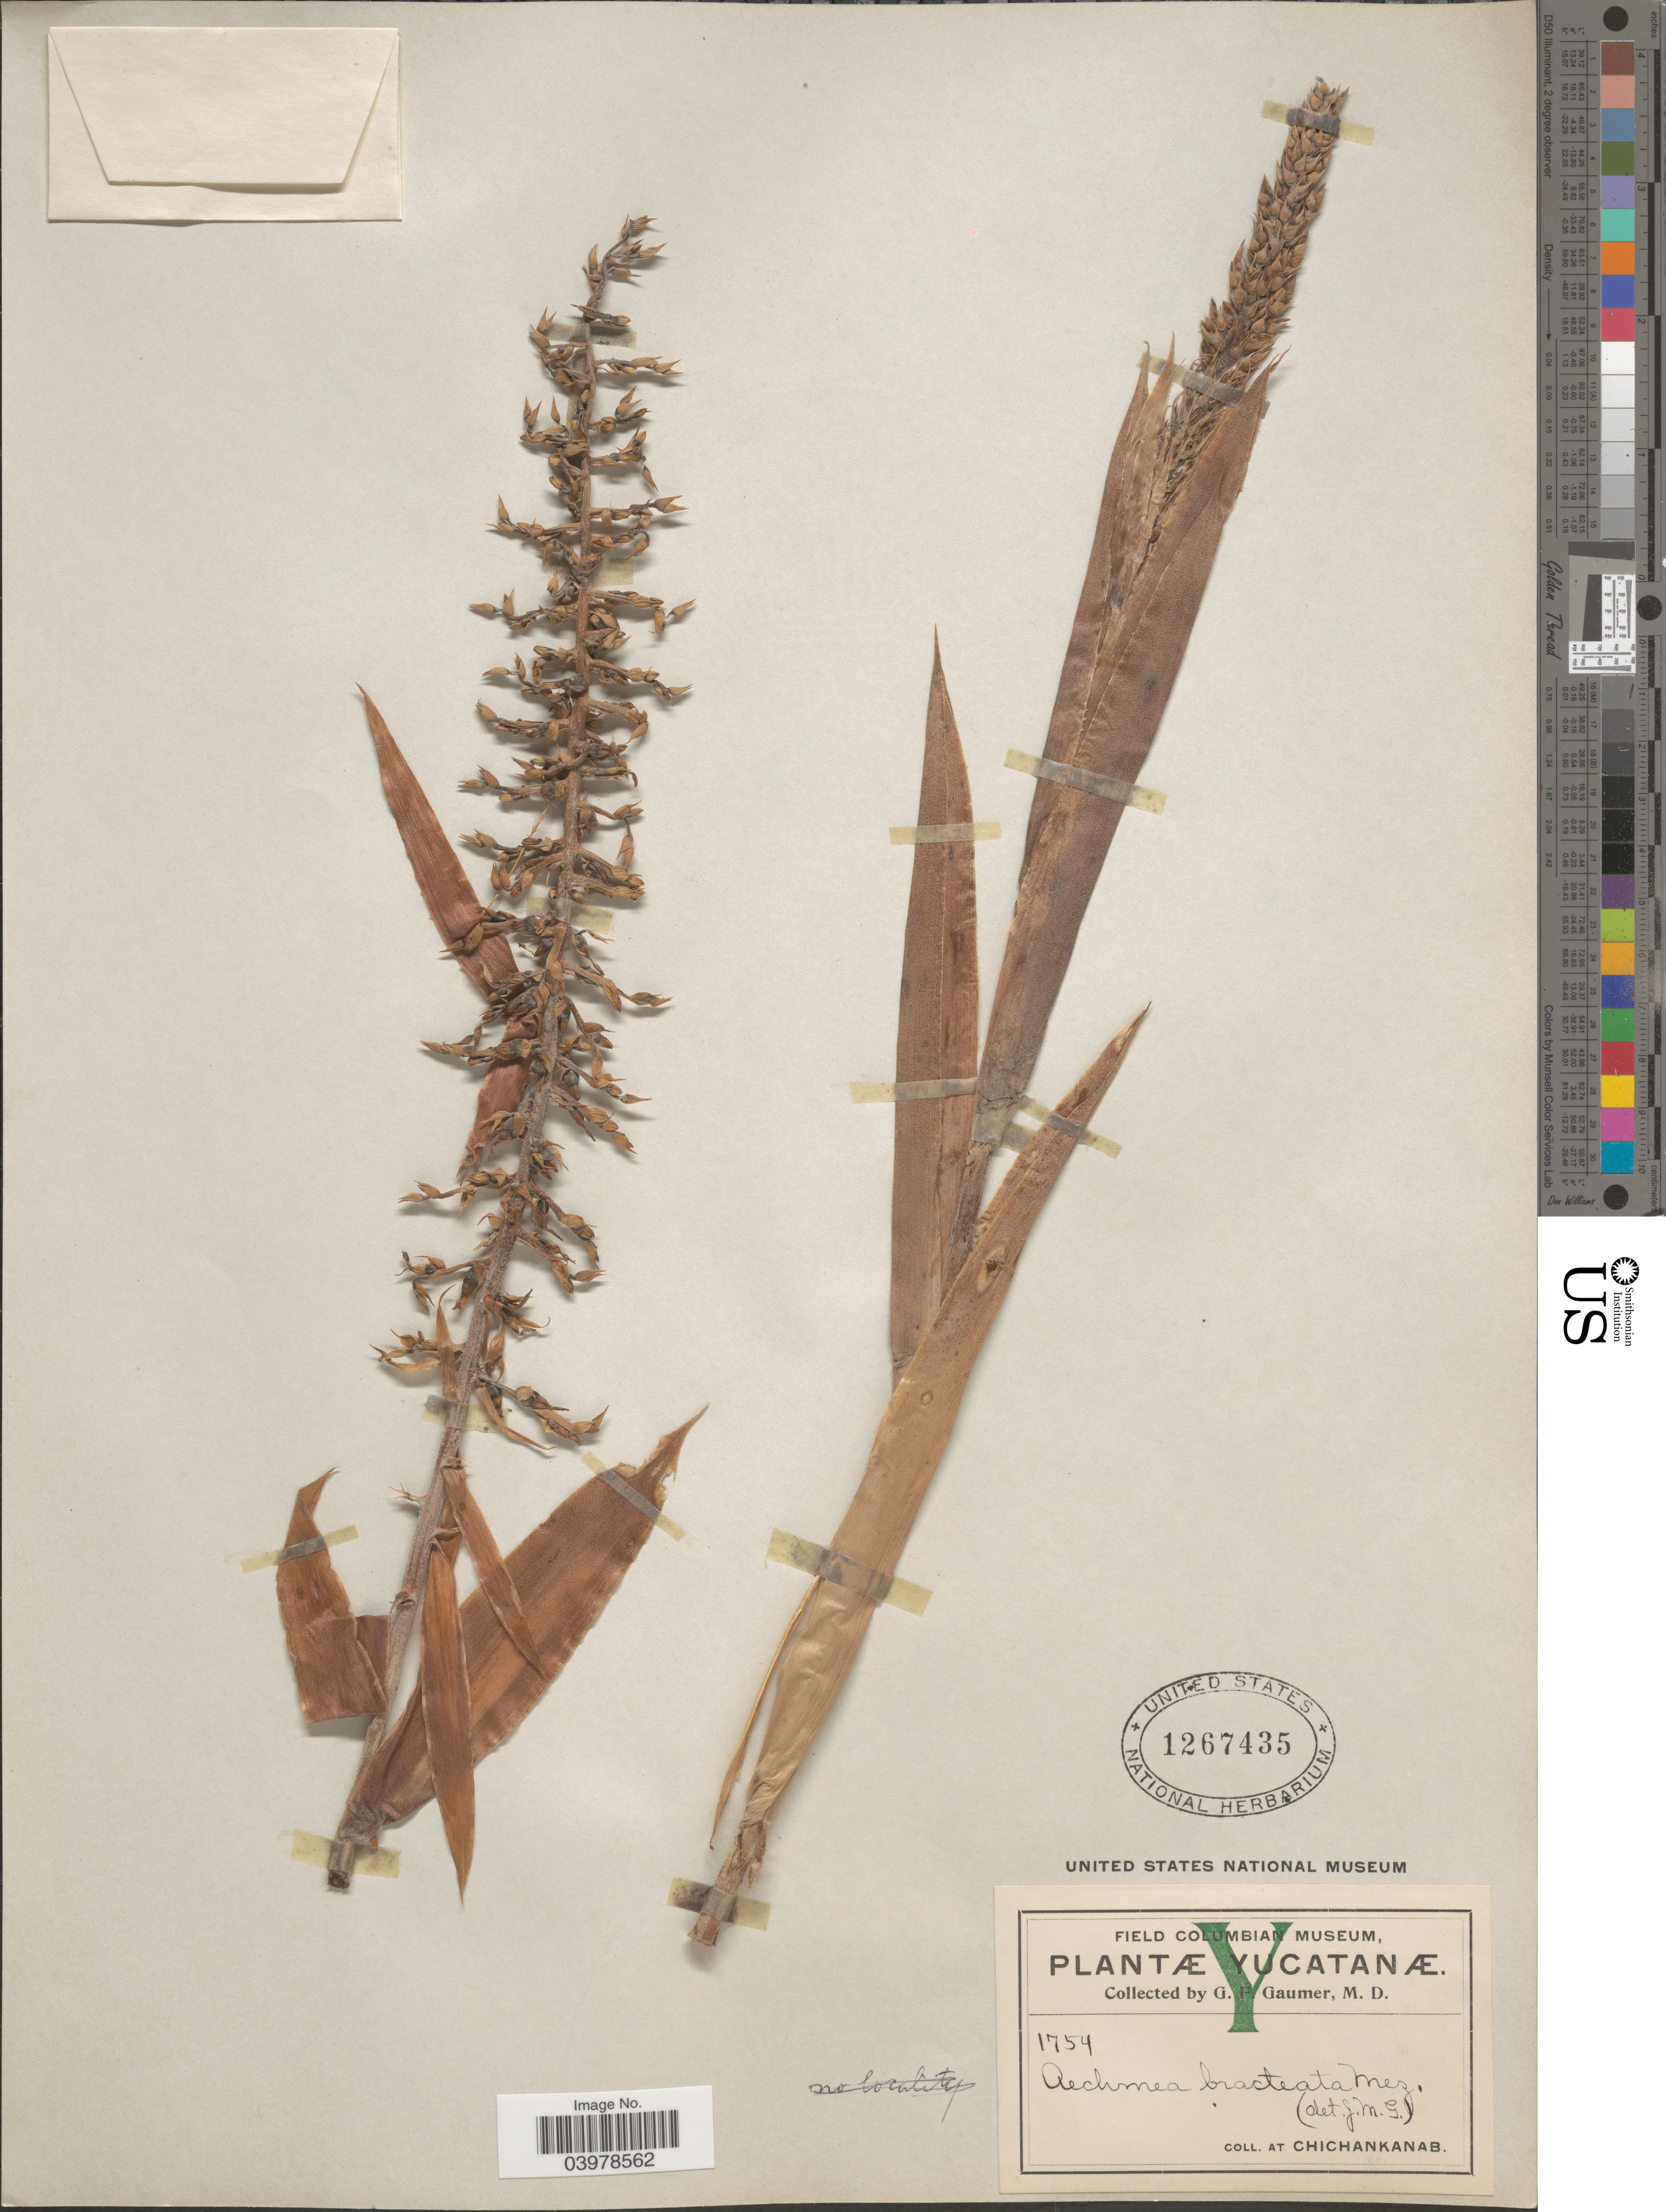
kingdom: Plantae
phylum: Tracheophyta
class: Liliopsida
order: Poales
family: Bromeliaceae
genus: Aechmea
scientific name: Aechmea bracteata var. bracteata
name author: (Sw.) Griseb.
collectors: G. F. Gaumer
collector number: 1754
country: Mexico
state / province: Yucatán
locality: At Chichankanab.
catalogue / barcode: US 1267435